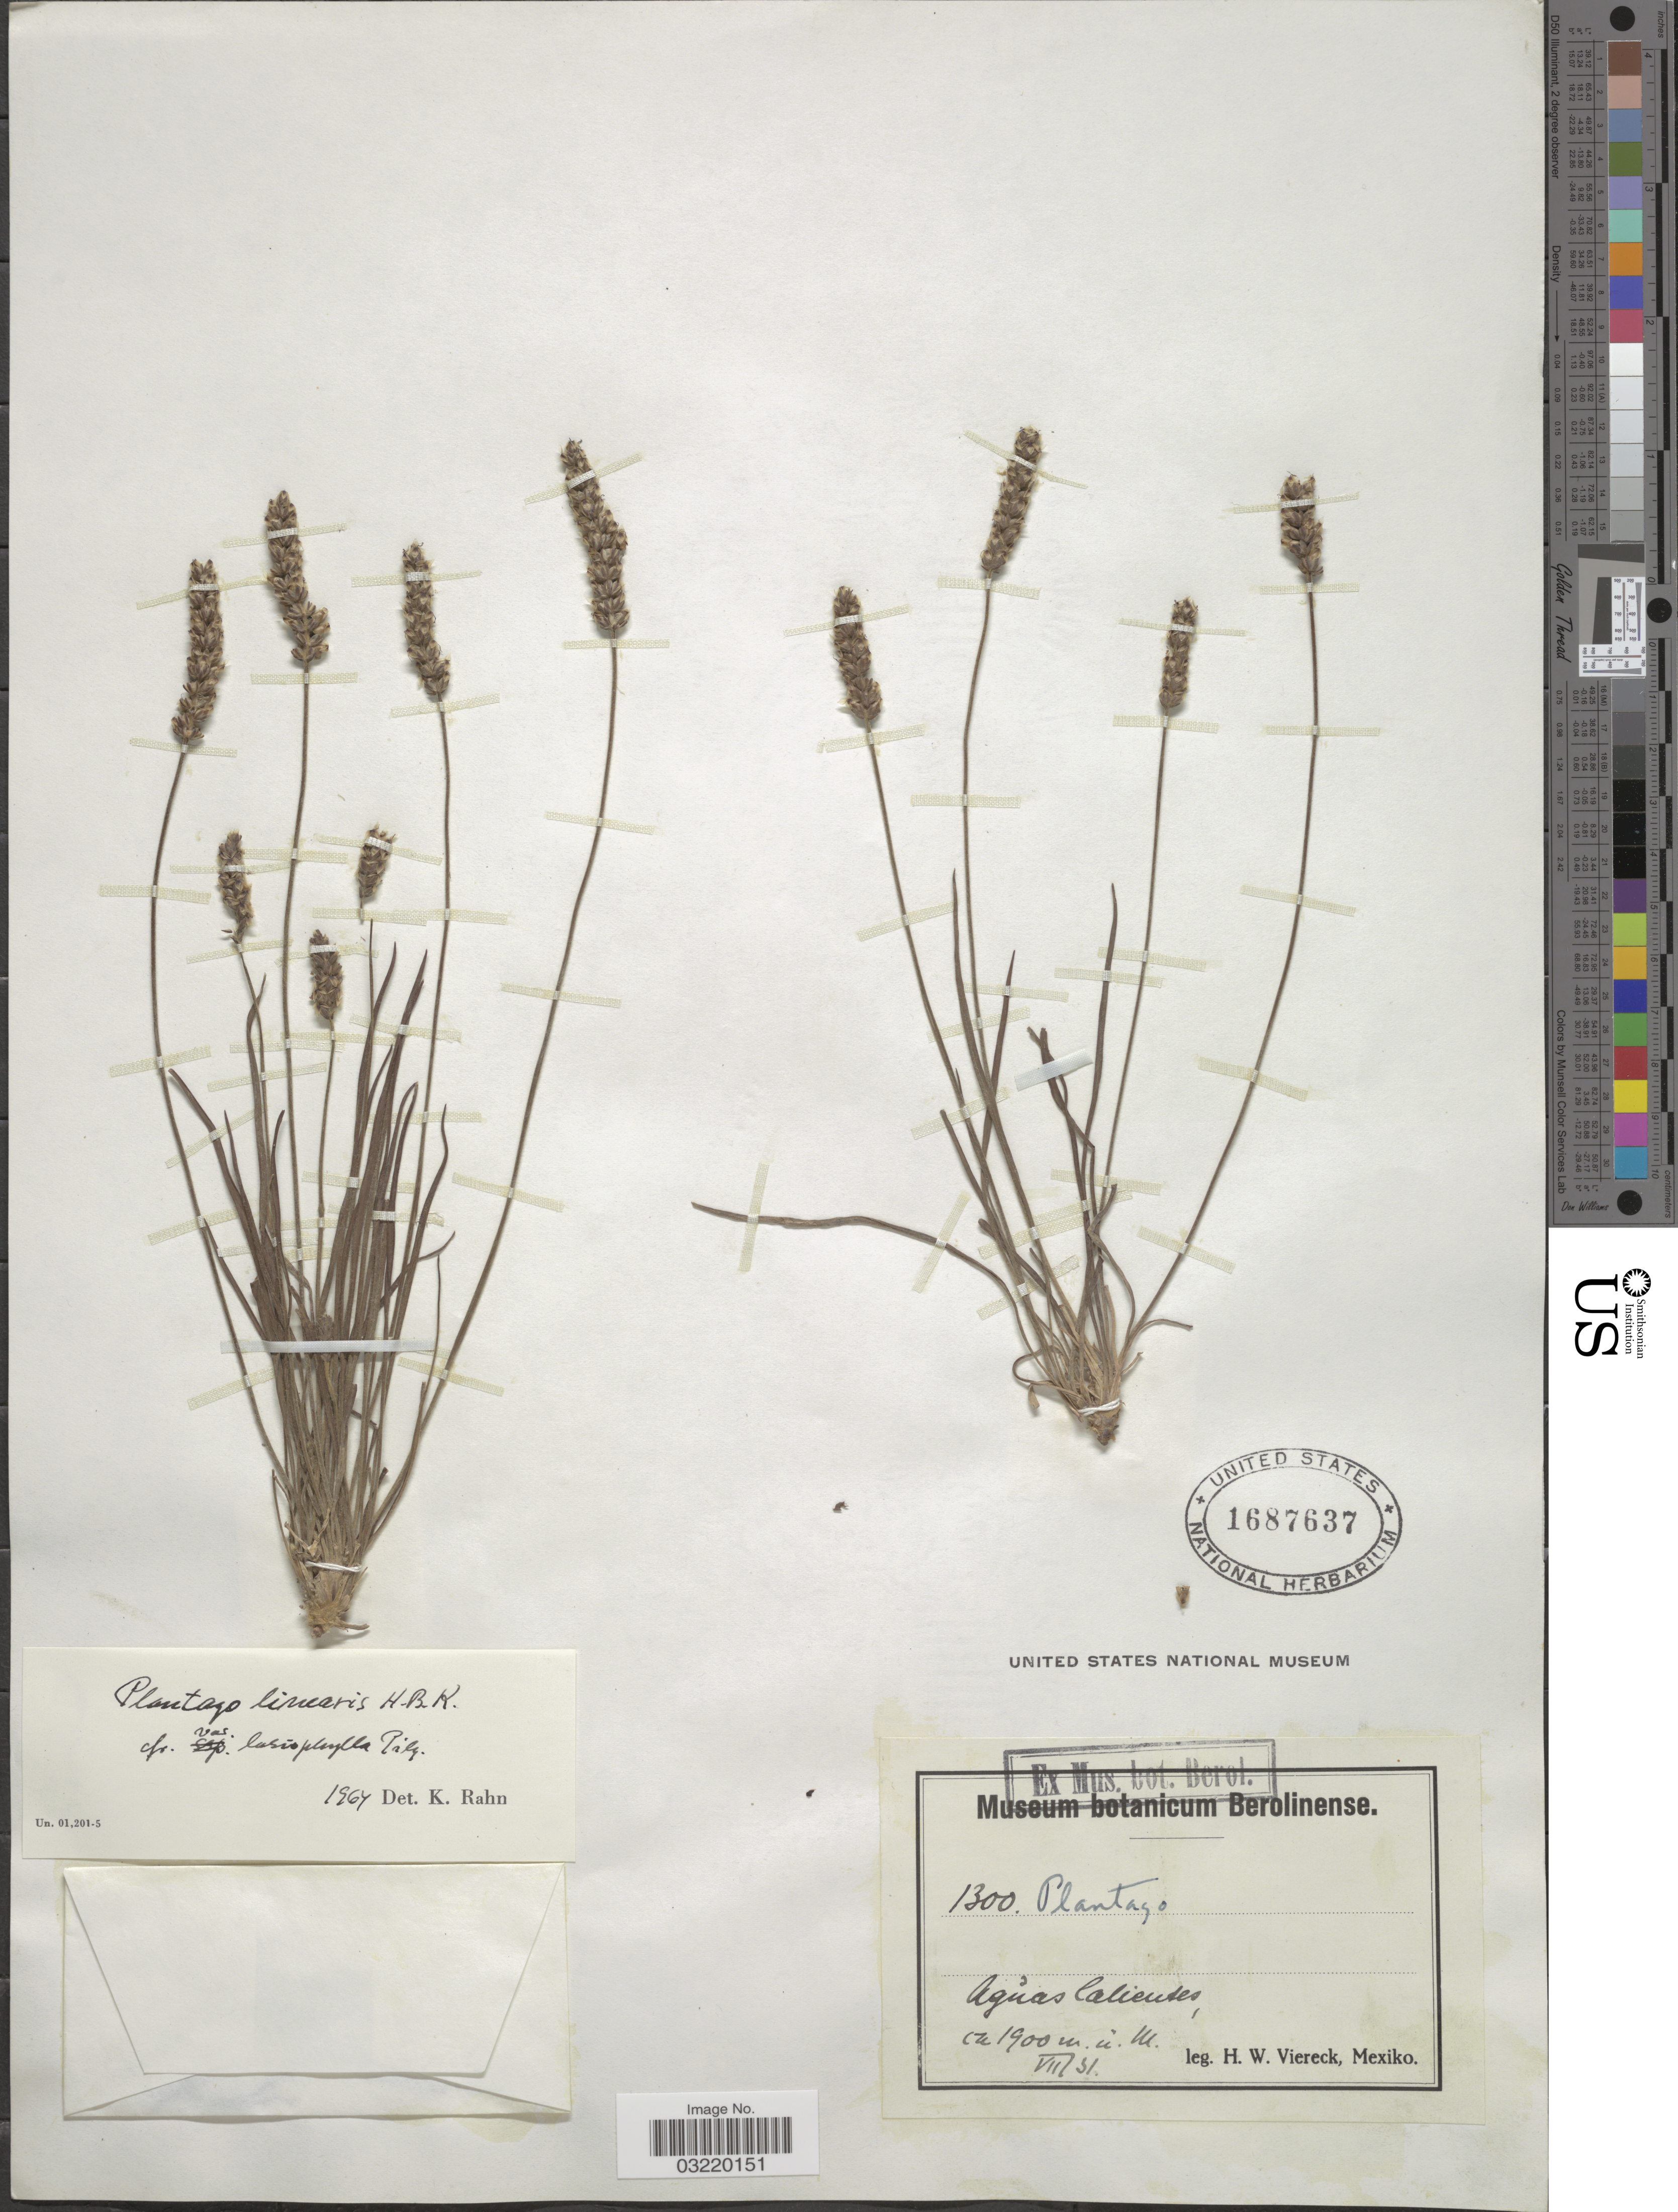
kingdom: Plantae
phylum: Tracheophyta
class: Magnoliopsida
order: Lamiales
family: Plantaginaceae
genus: Plantago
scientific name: Plantago linearis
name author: Kunth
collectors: H. W. Viereck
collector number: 1300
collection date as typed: Transcribed d/m/y: /7/31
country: Mexico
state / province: Aguascalientes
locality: Aguas Calientes.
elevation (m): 1900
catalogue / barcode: US 1687637